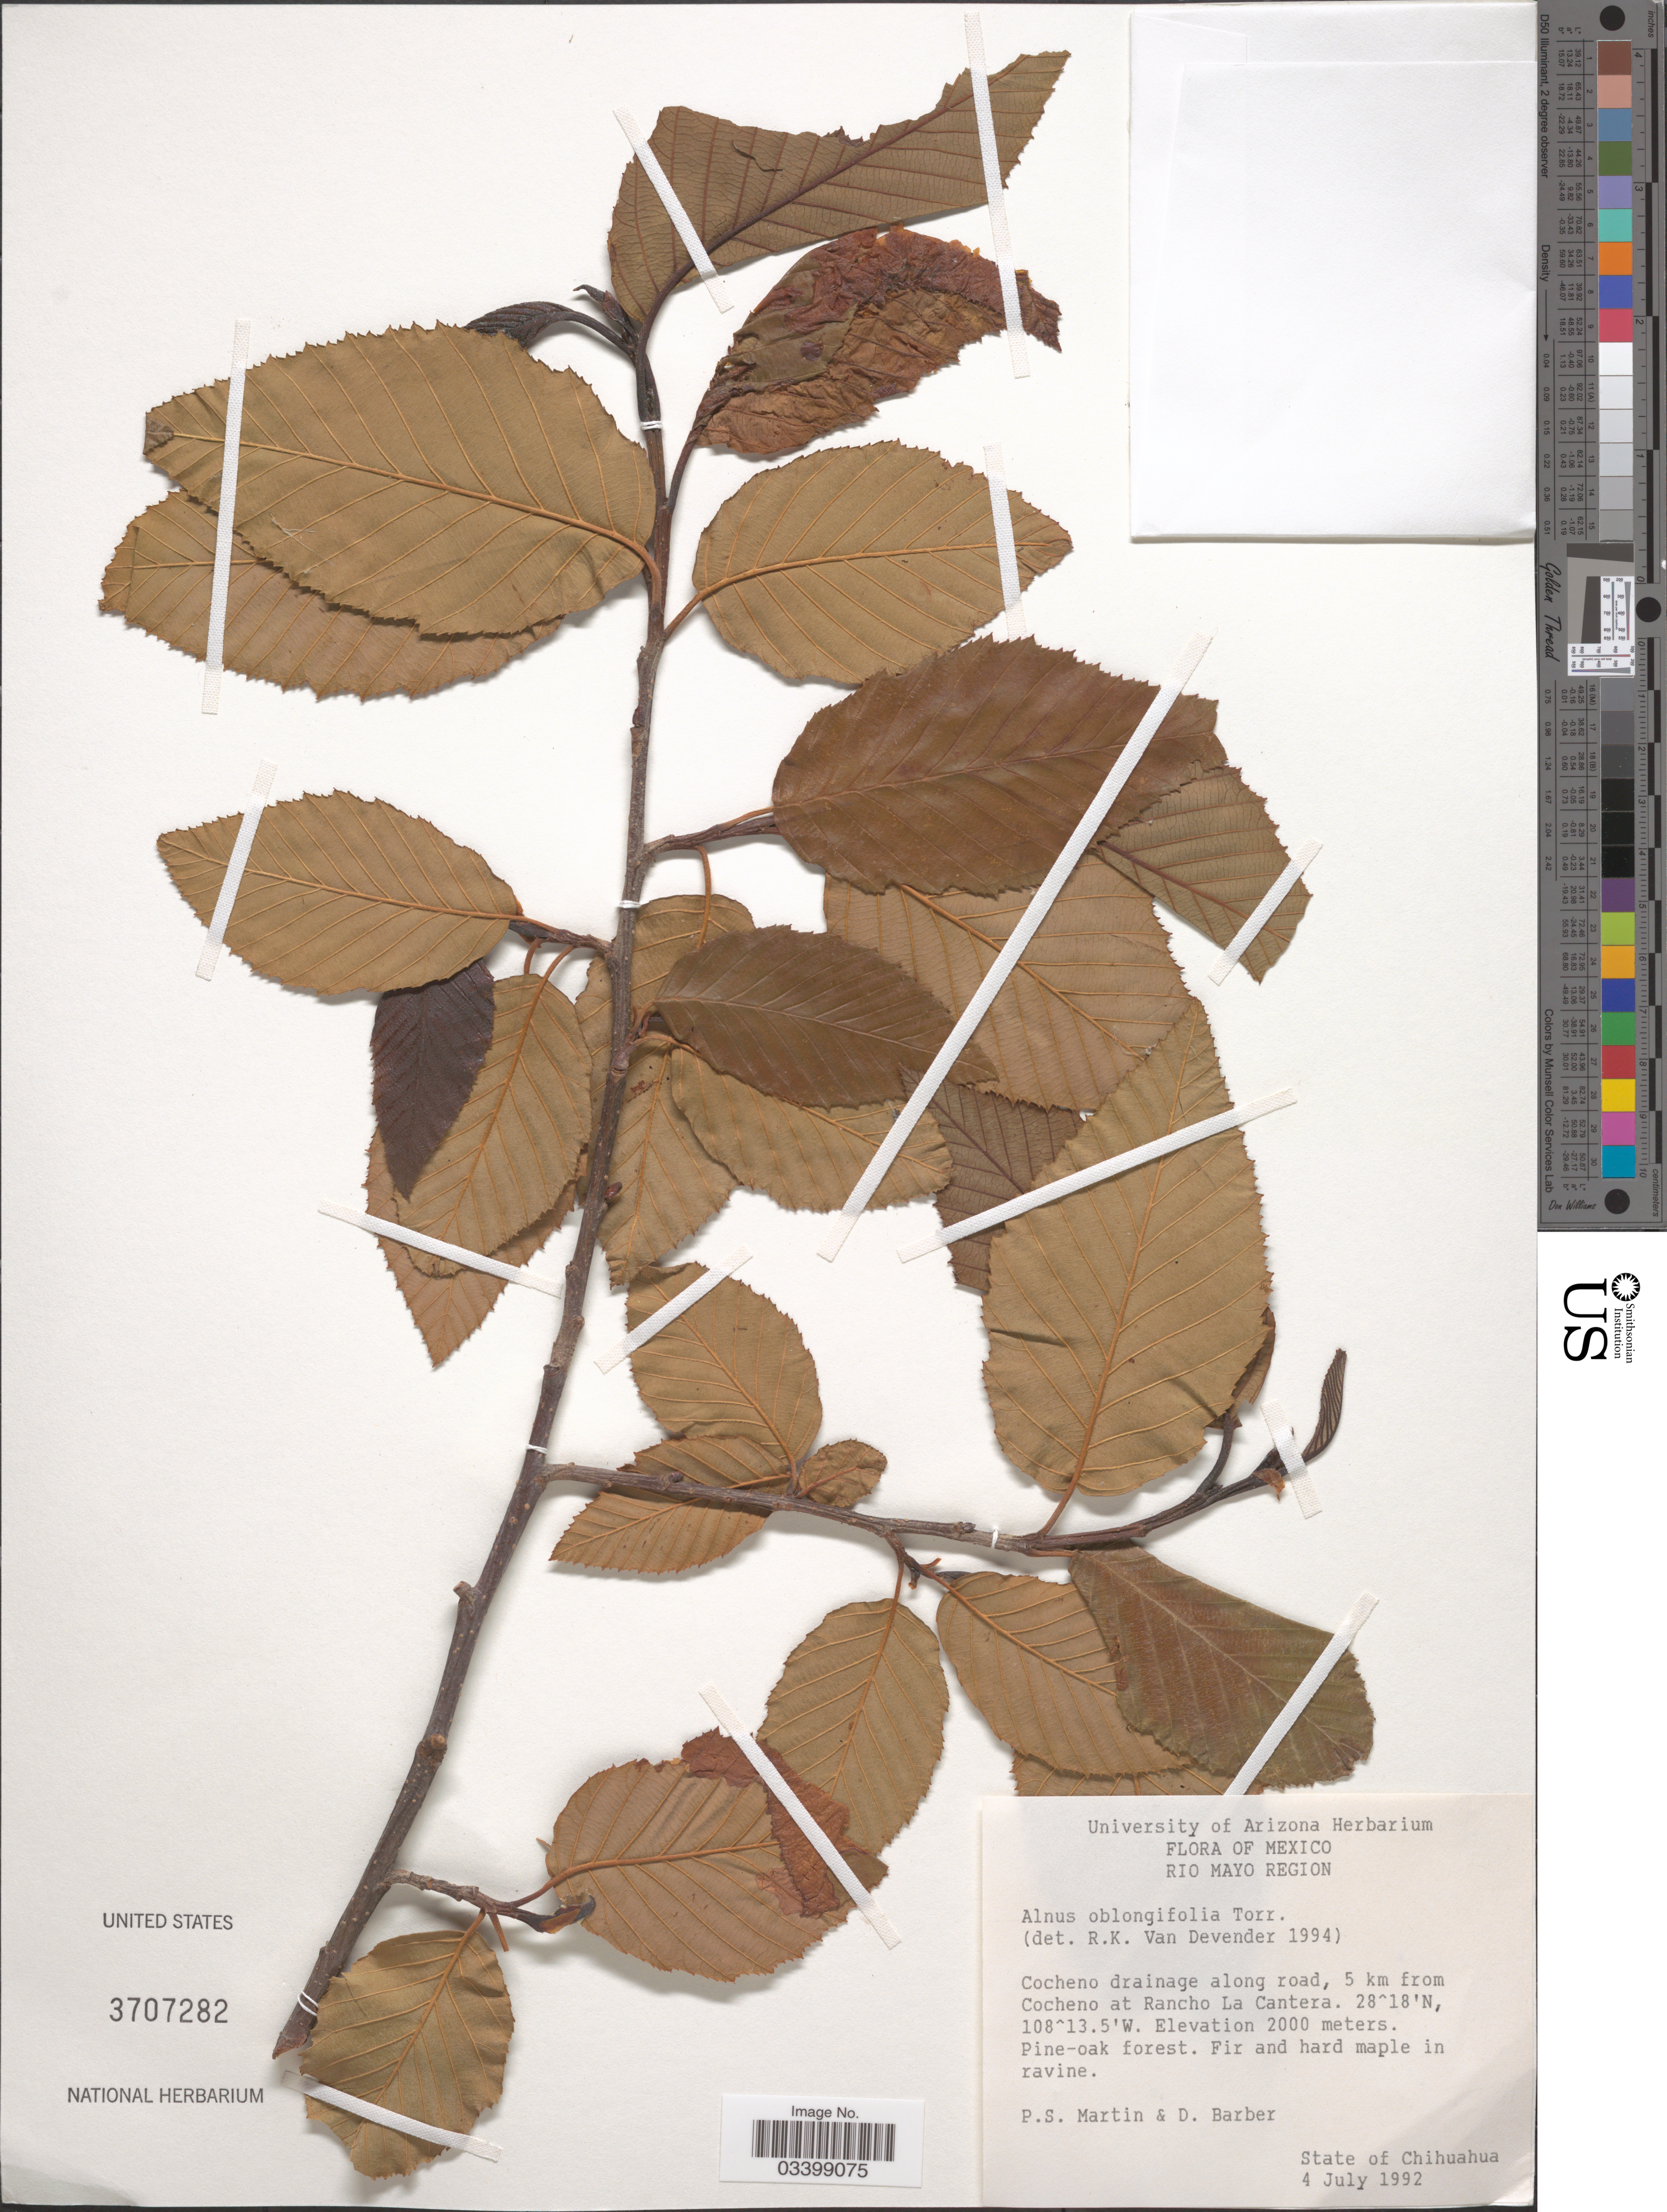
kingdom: Plantae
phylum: Tracheophyta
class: Magnoliopsida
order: Fagales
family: Betulaceae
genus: Alnus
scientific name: Alnus oblongifolia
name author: Torr. in Emory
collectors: P. S. Martin & D. Barber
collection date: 1992-07-04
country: Mexico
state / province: Chihuahua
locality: Rio Mayo Region. Cocheno drainage along road, 5 km from Cocheno at Rancho La Cantera. Pine-oak forest.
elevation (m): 2000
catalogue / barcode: US 3707282